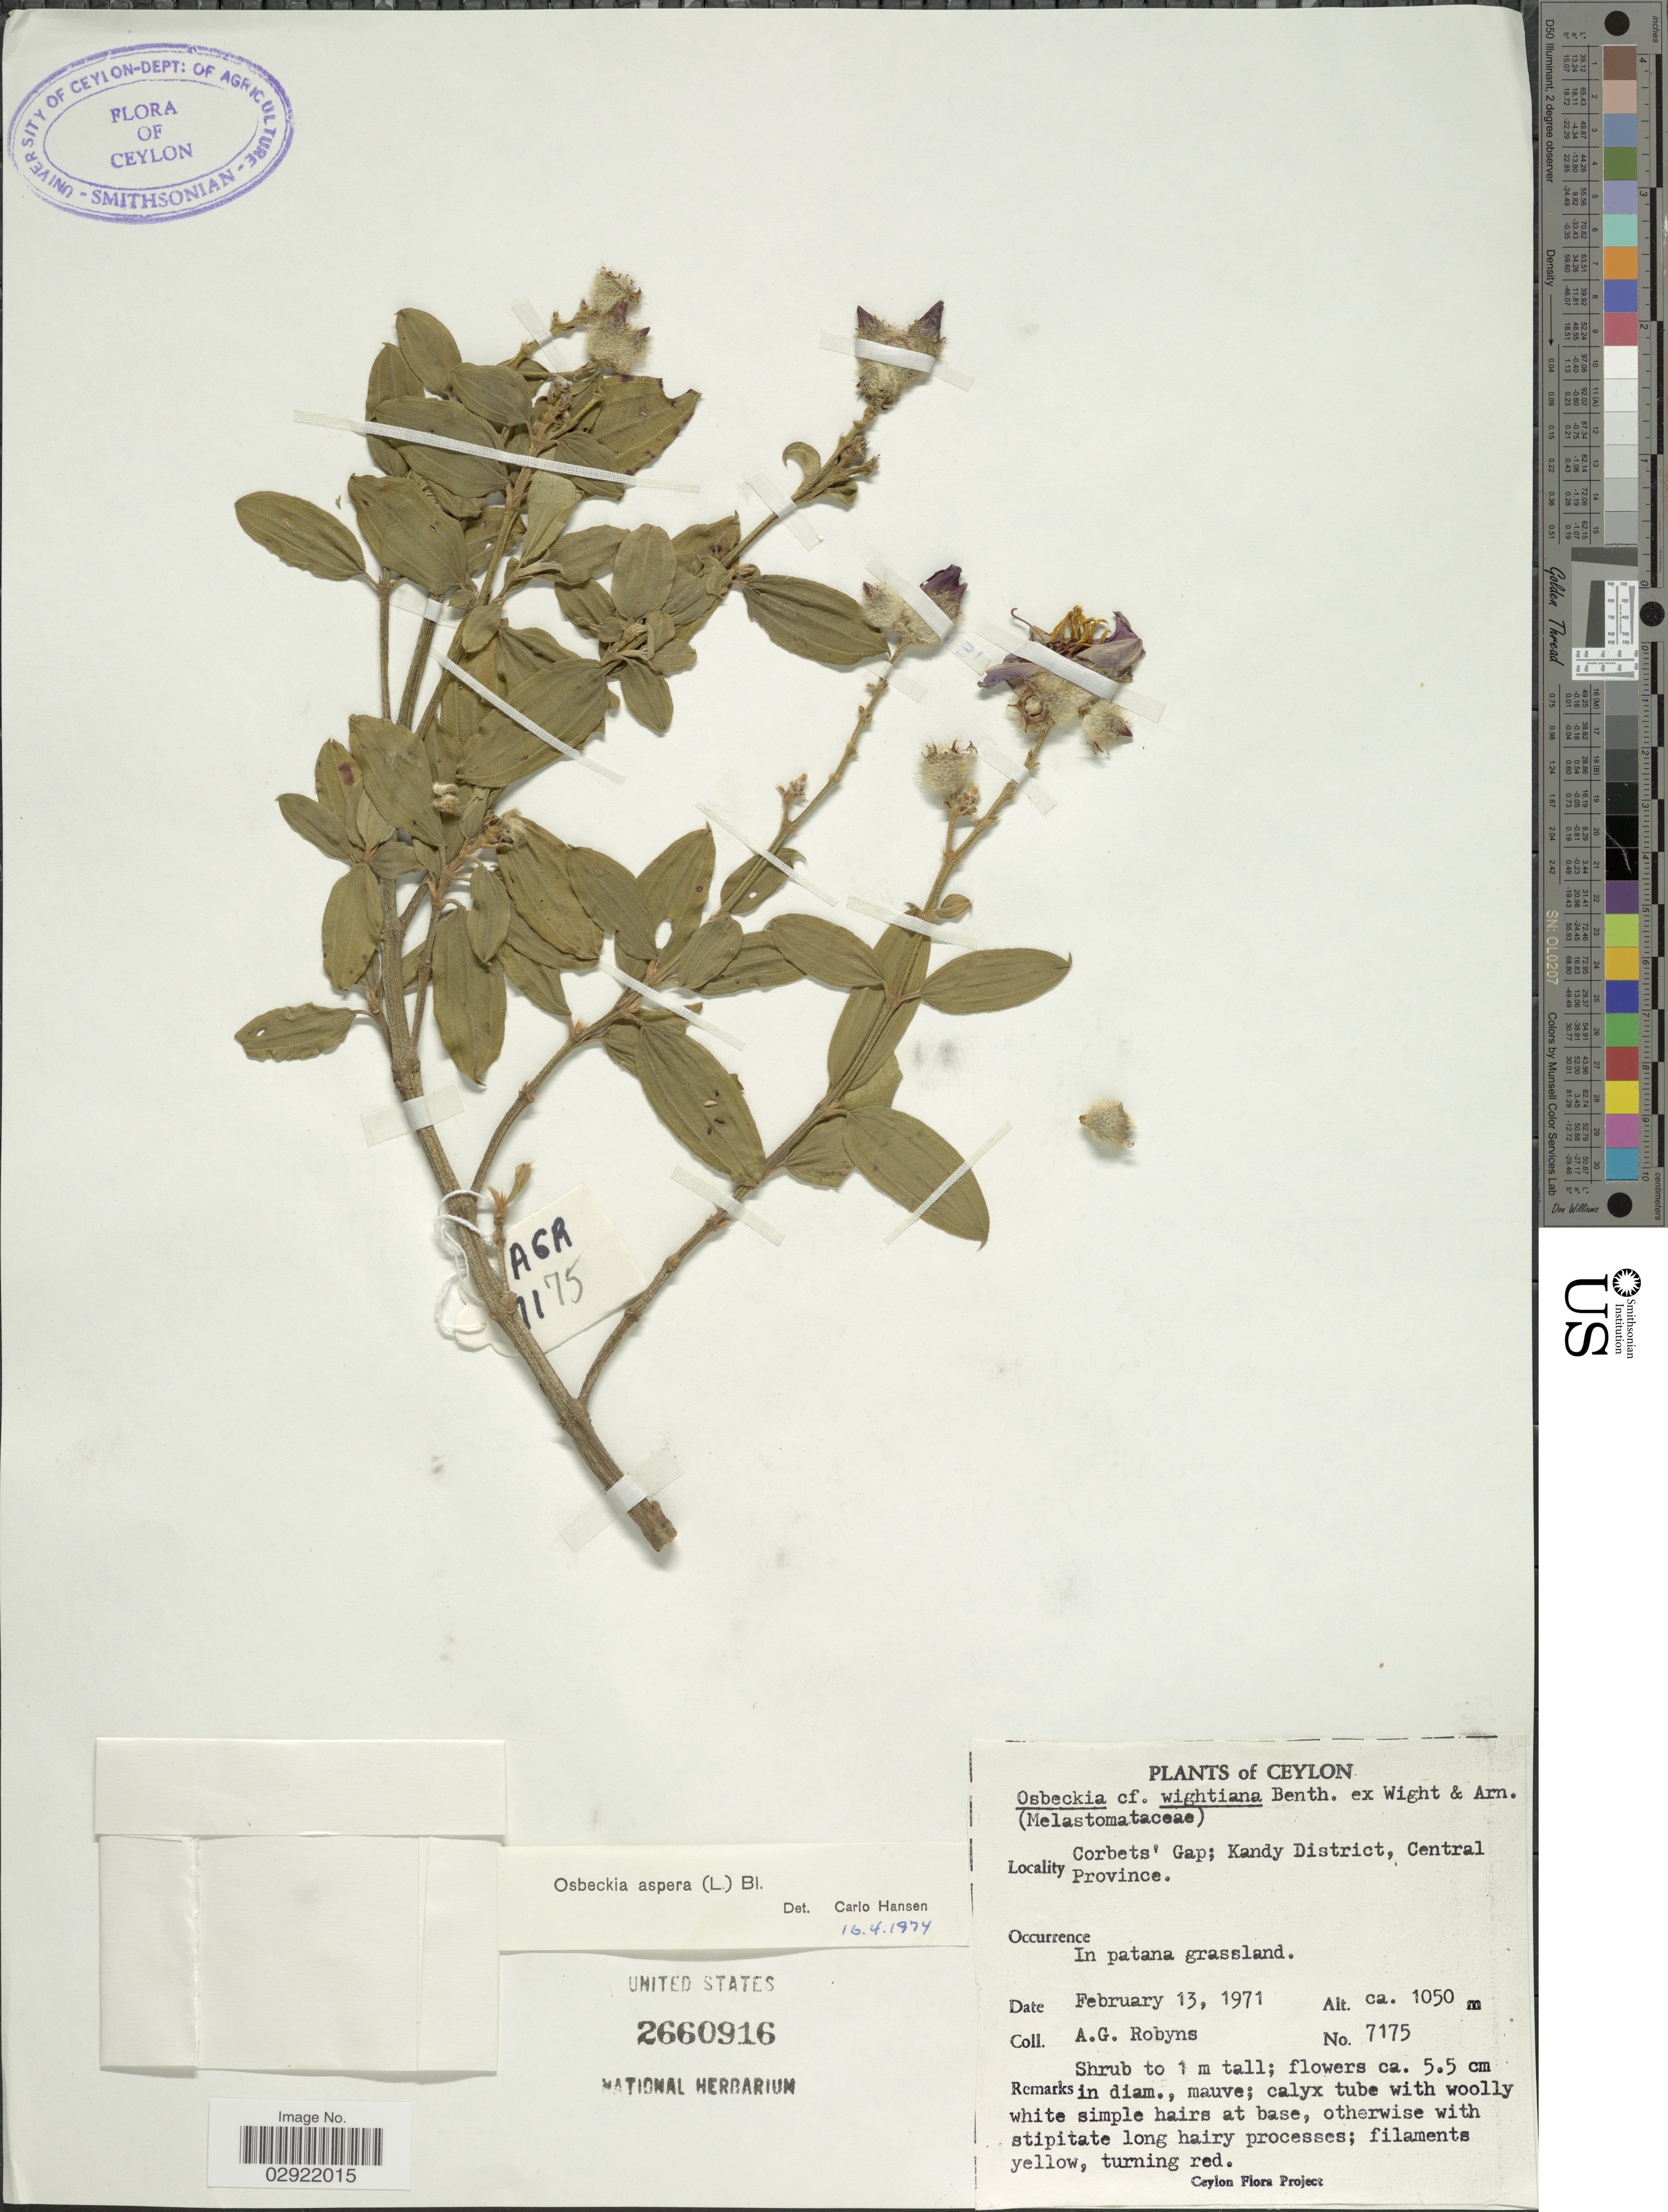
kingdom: Plantae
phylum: Tracheophyta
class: Magnoliopsida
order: Myrtales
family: Melastomataceae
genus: Osbeckia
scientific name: Osbeckia aspera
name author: Blume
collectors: A. Robyns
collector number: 7175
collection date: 1971-02-13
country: Sri Lanka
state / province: Central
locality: Ceylon. Corbets' Gap; Kandy District.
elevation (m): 1050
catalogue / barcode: US 2660916